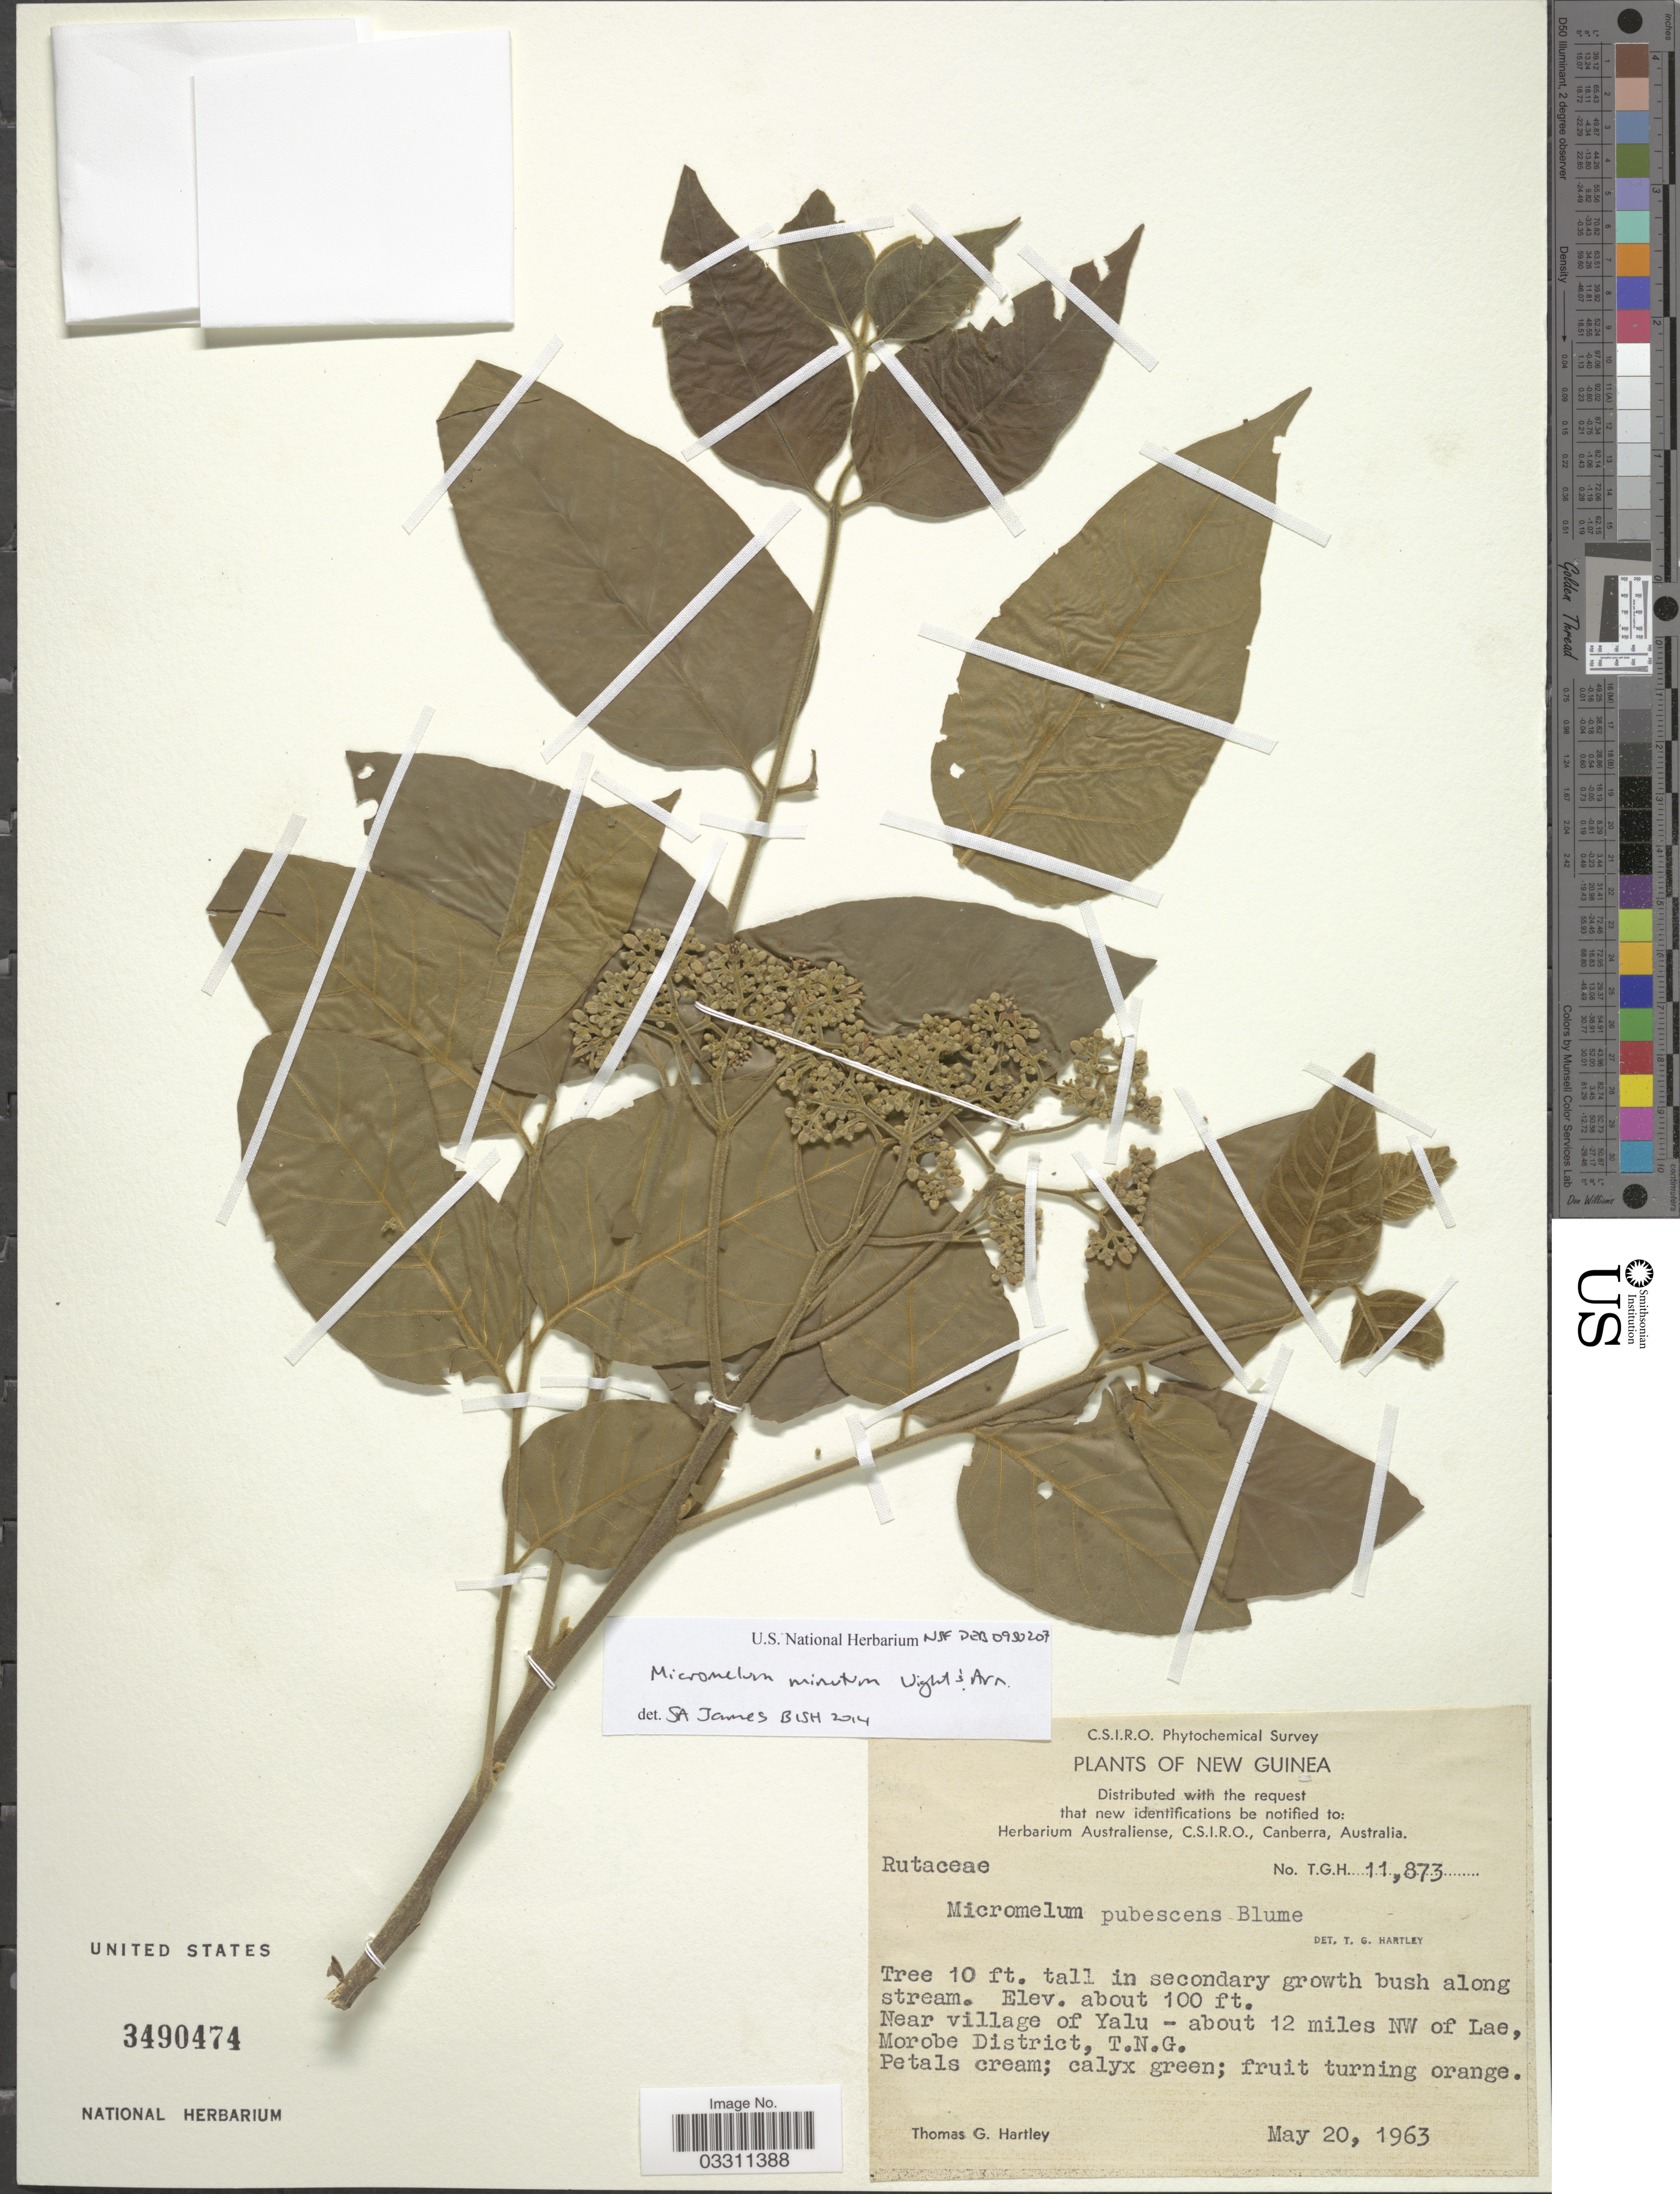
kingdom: Plantae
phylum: Tracheophyta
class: Magnoliopsida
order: Sapindales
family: Rutaceae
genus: Micromelum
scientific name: Micromelum minutum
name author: (G. Forst.) Wight & Arn.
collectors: T. G. Hartley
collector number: T.G.H. 11873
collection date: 1963-05-20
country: Papua New Guinea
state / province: Morobe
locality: New Guinea. Near village of Yalu - about 12 miles NW of Lae, Morobe District, T.N.G.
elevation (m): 30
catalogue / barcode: US 3490474